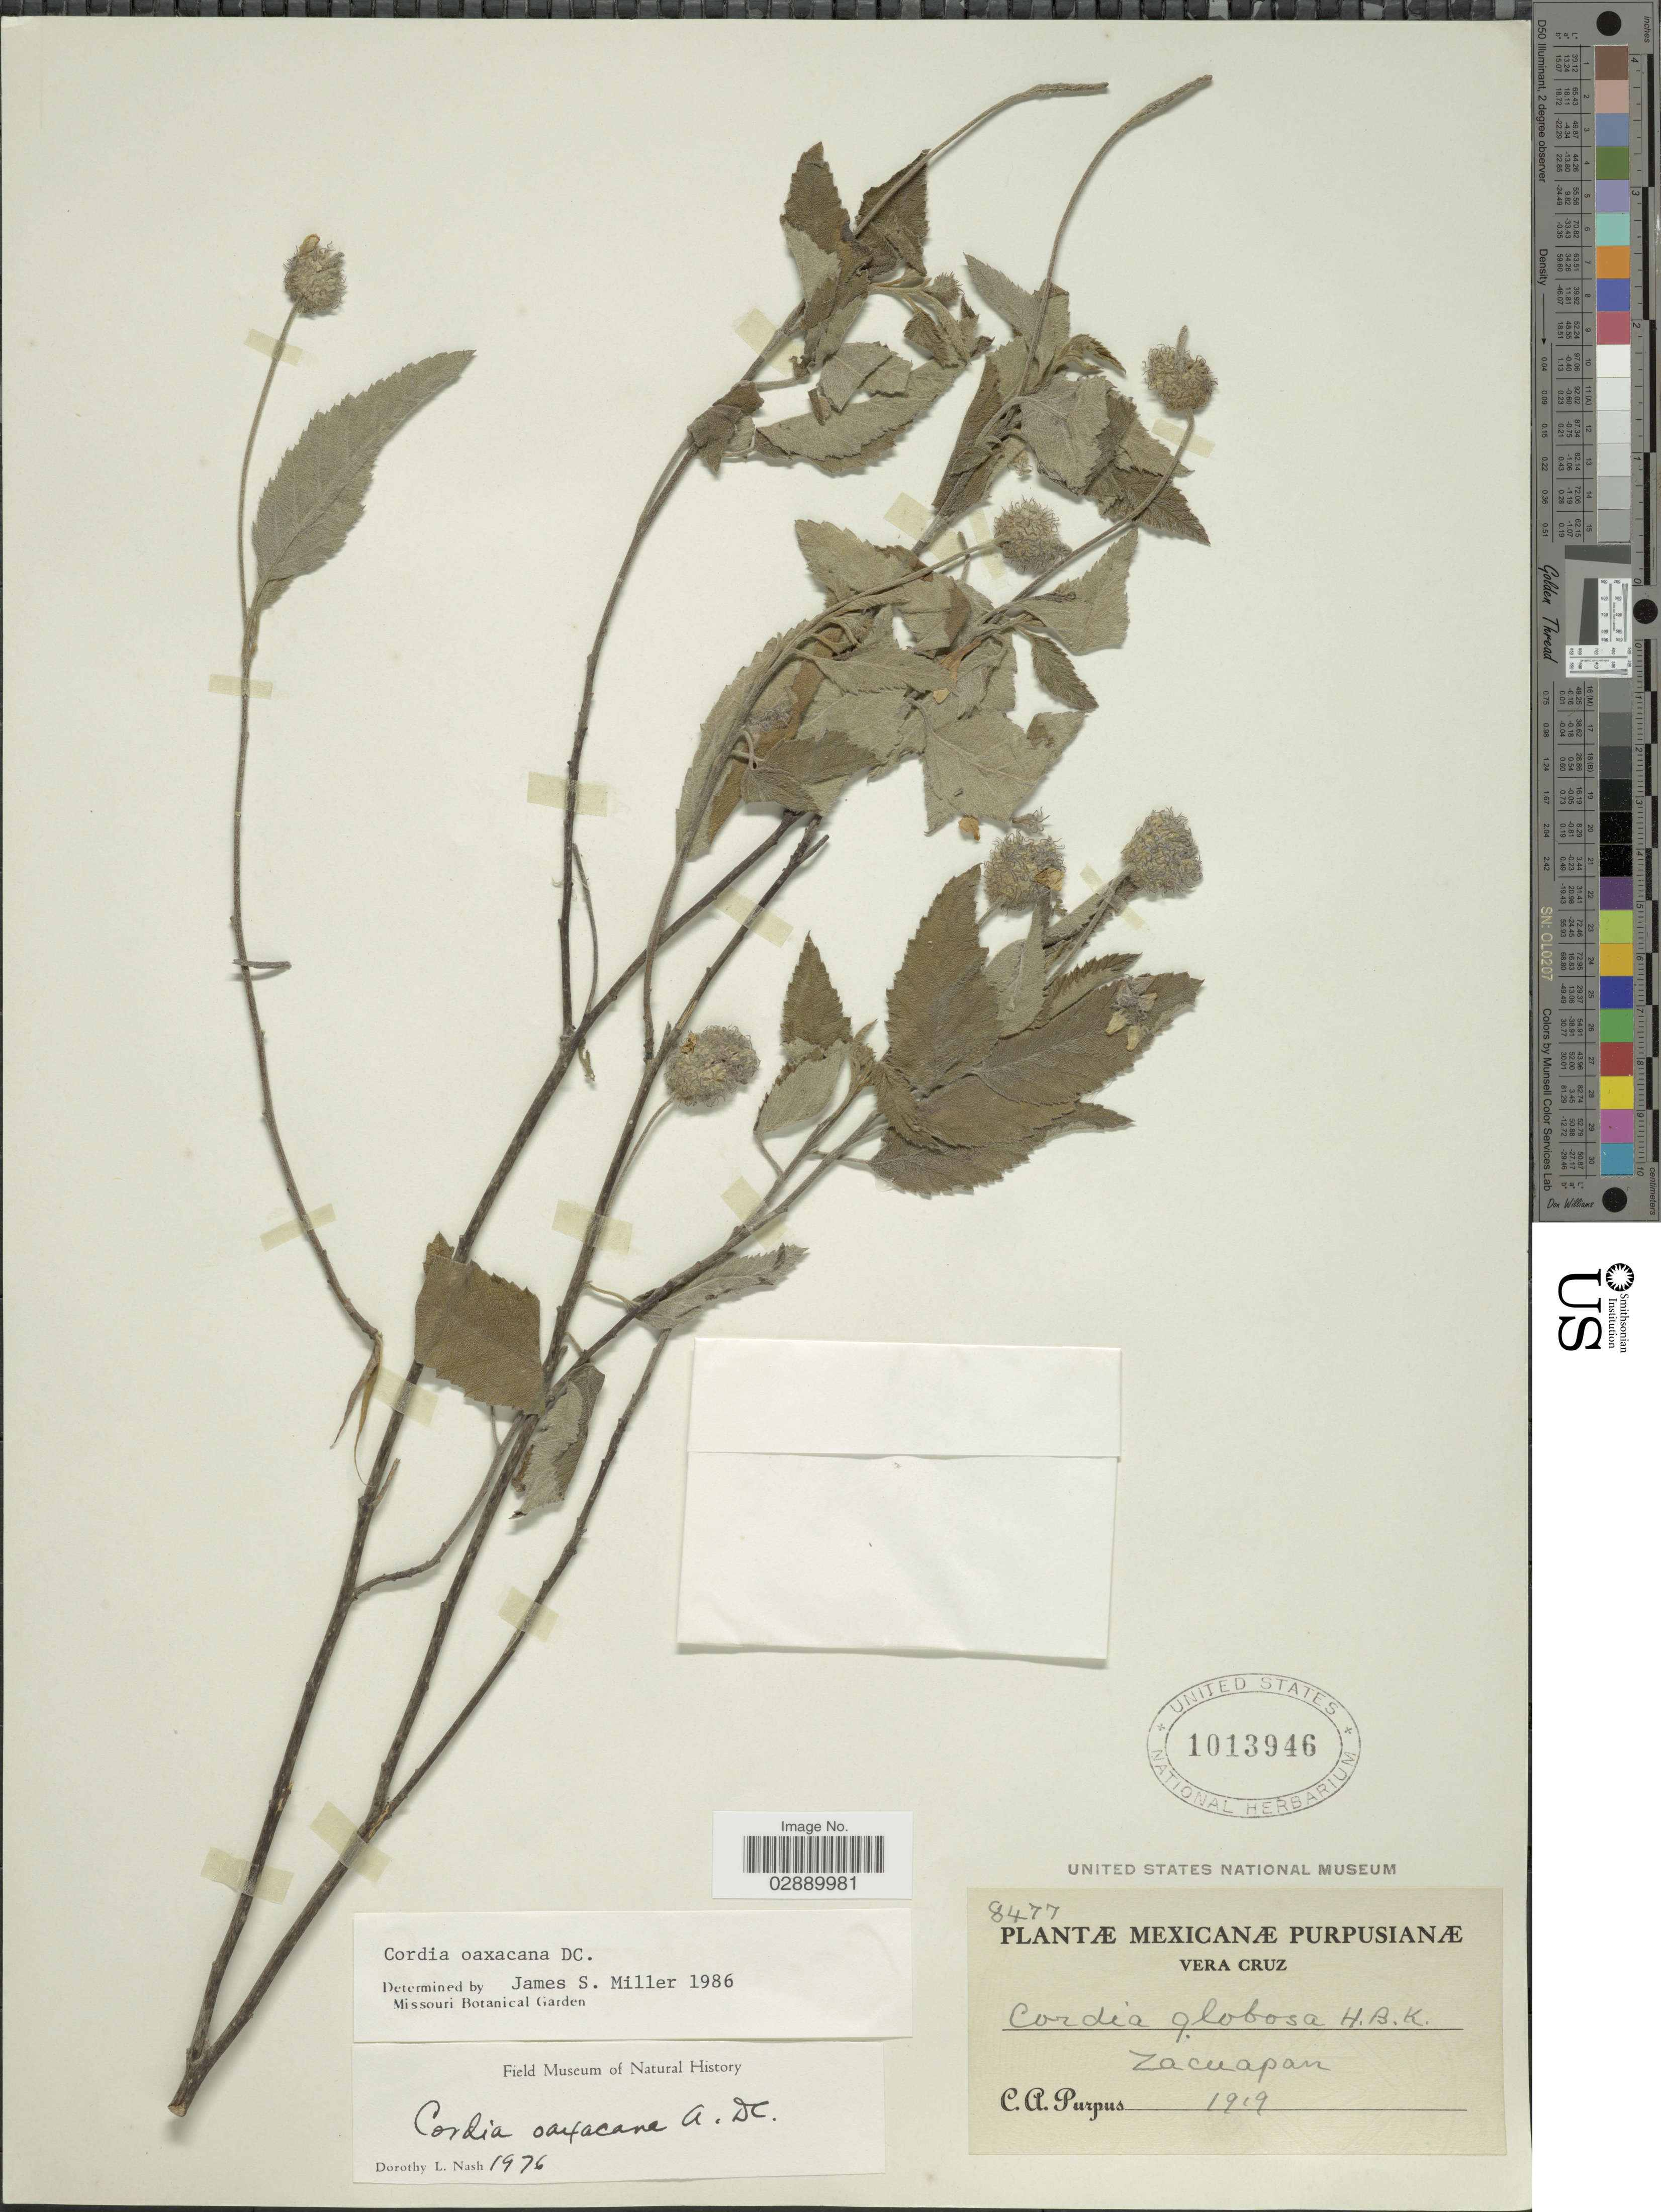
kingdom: Plantae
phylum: Tracheophyta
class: Magnoliopsida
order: Boraginales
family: Cordiaceae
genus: Cordia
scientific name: Cordia oaxacana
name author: A. DC.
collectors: C. A. Purpus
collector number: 8477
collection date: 1919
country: Mexico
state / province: Veracruz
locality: Vera Cruz. Zacuapan.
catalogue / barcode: US 1013946